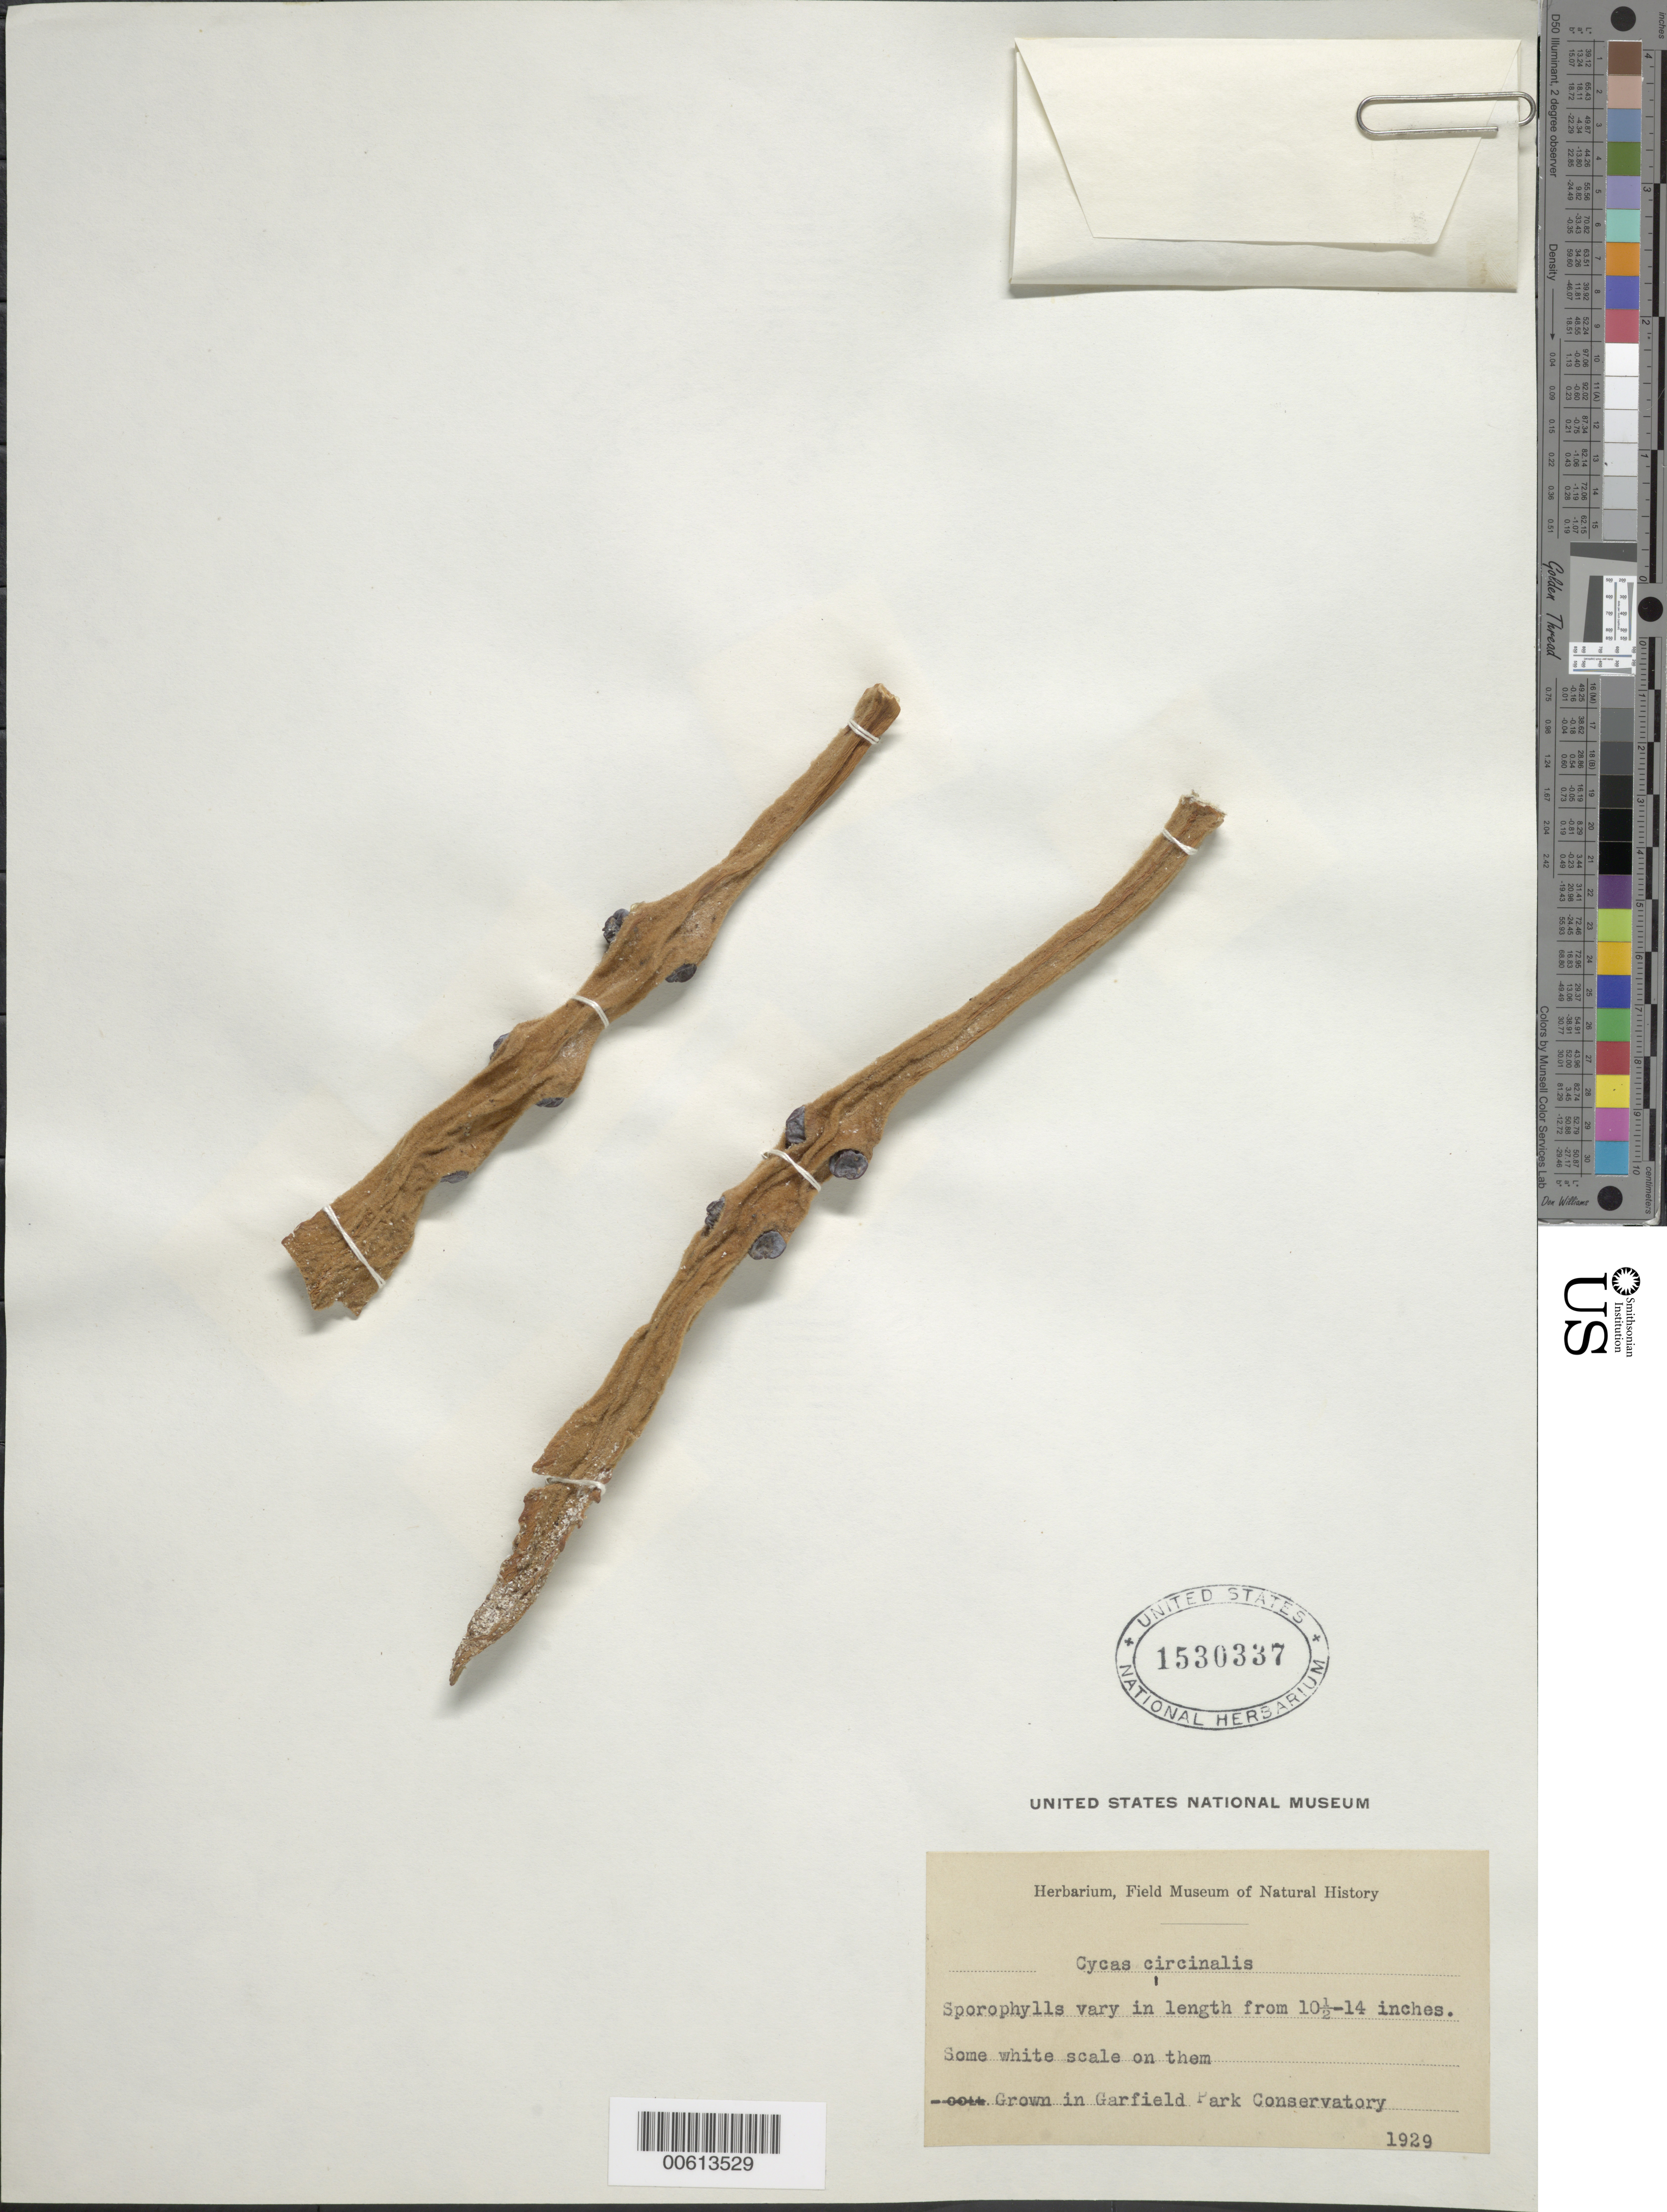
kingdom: Plantae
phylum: Tracheophyta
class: Cycadopsida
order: Cycadales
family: Cycadaceae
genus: Cycas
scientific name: Cycas circinalis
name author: L.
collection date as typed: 1929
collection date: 1929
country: United States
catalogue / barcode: US 1530337